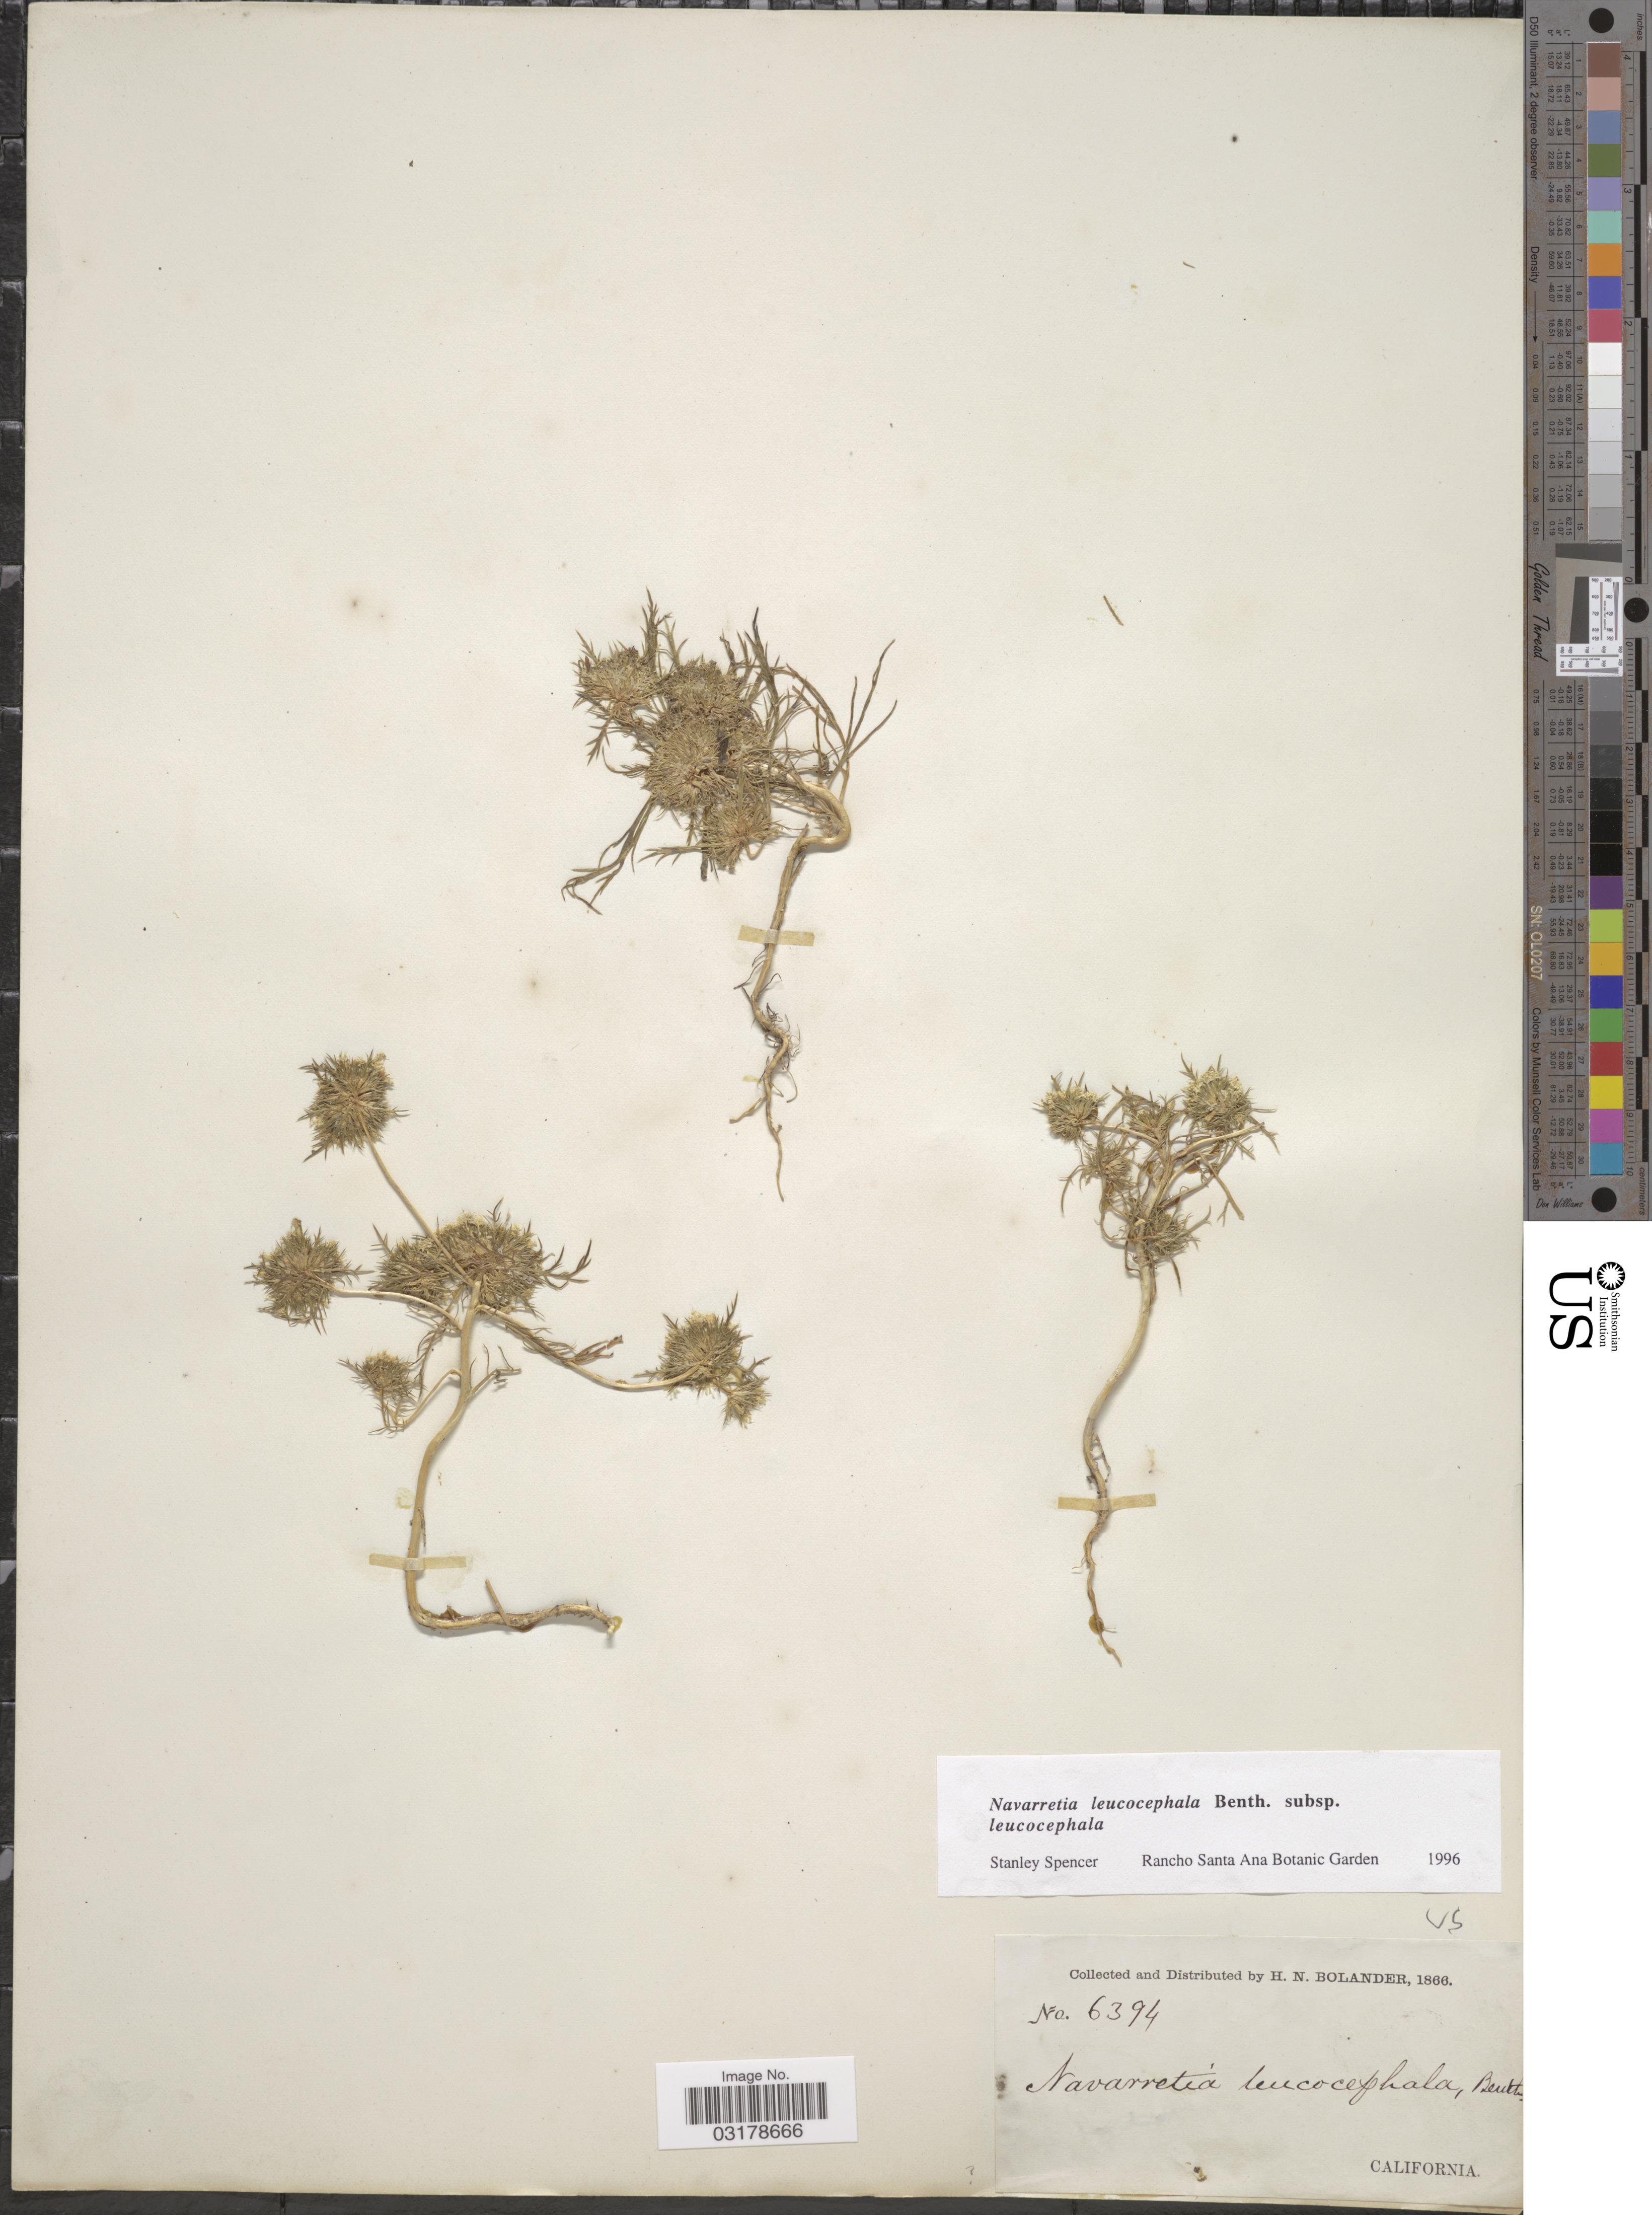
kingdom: Plantae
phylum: Tracheophyta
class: Magnoliopsida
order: Ericales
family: Polemoniaceae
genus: Navarretia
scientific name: Navarretia leucocephala subsp. leucocephala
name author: Benth.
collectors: H. Bolander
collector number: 6394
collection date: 1866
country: United States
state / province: California